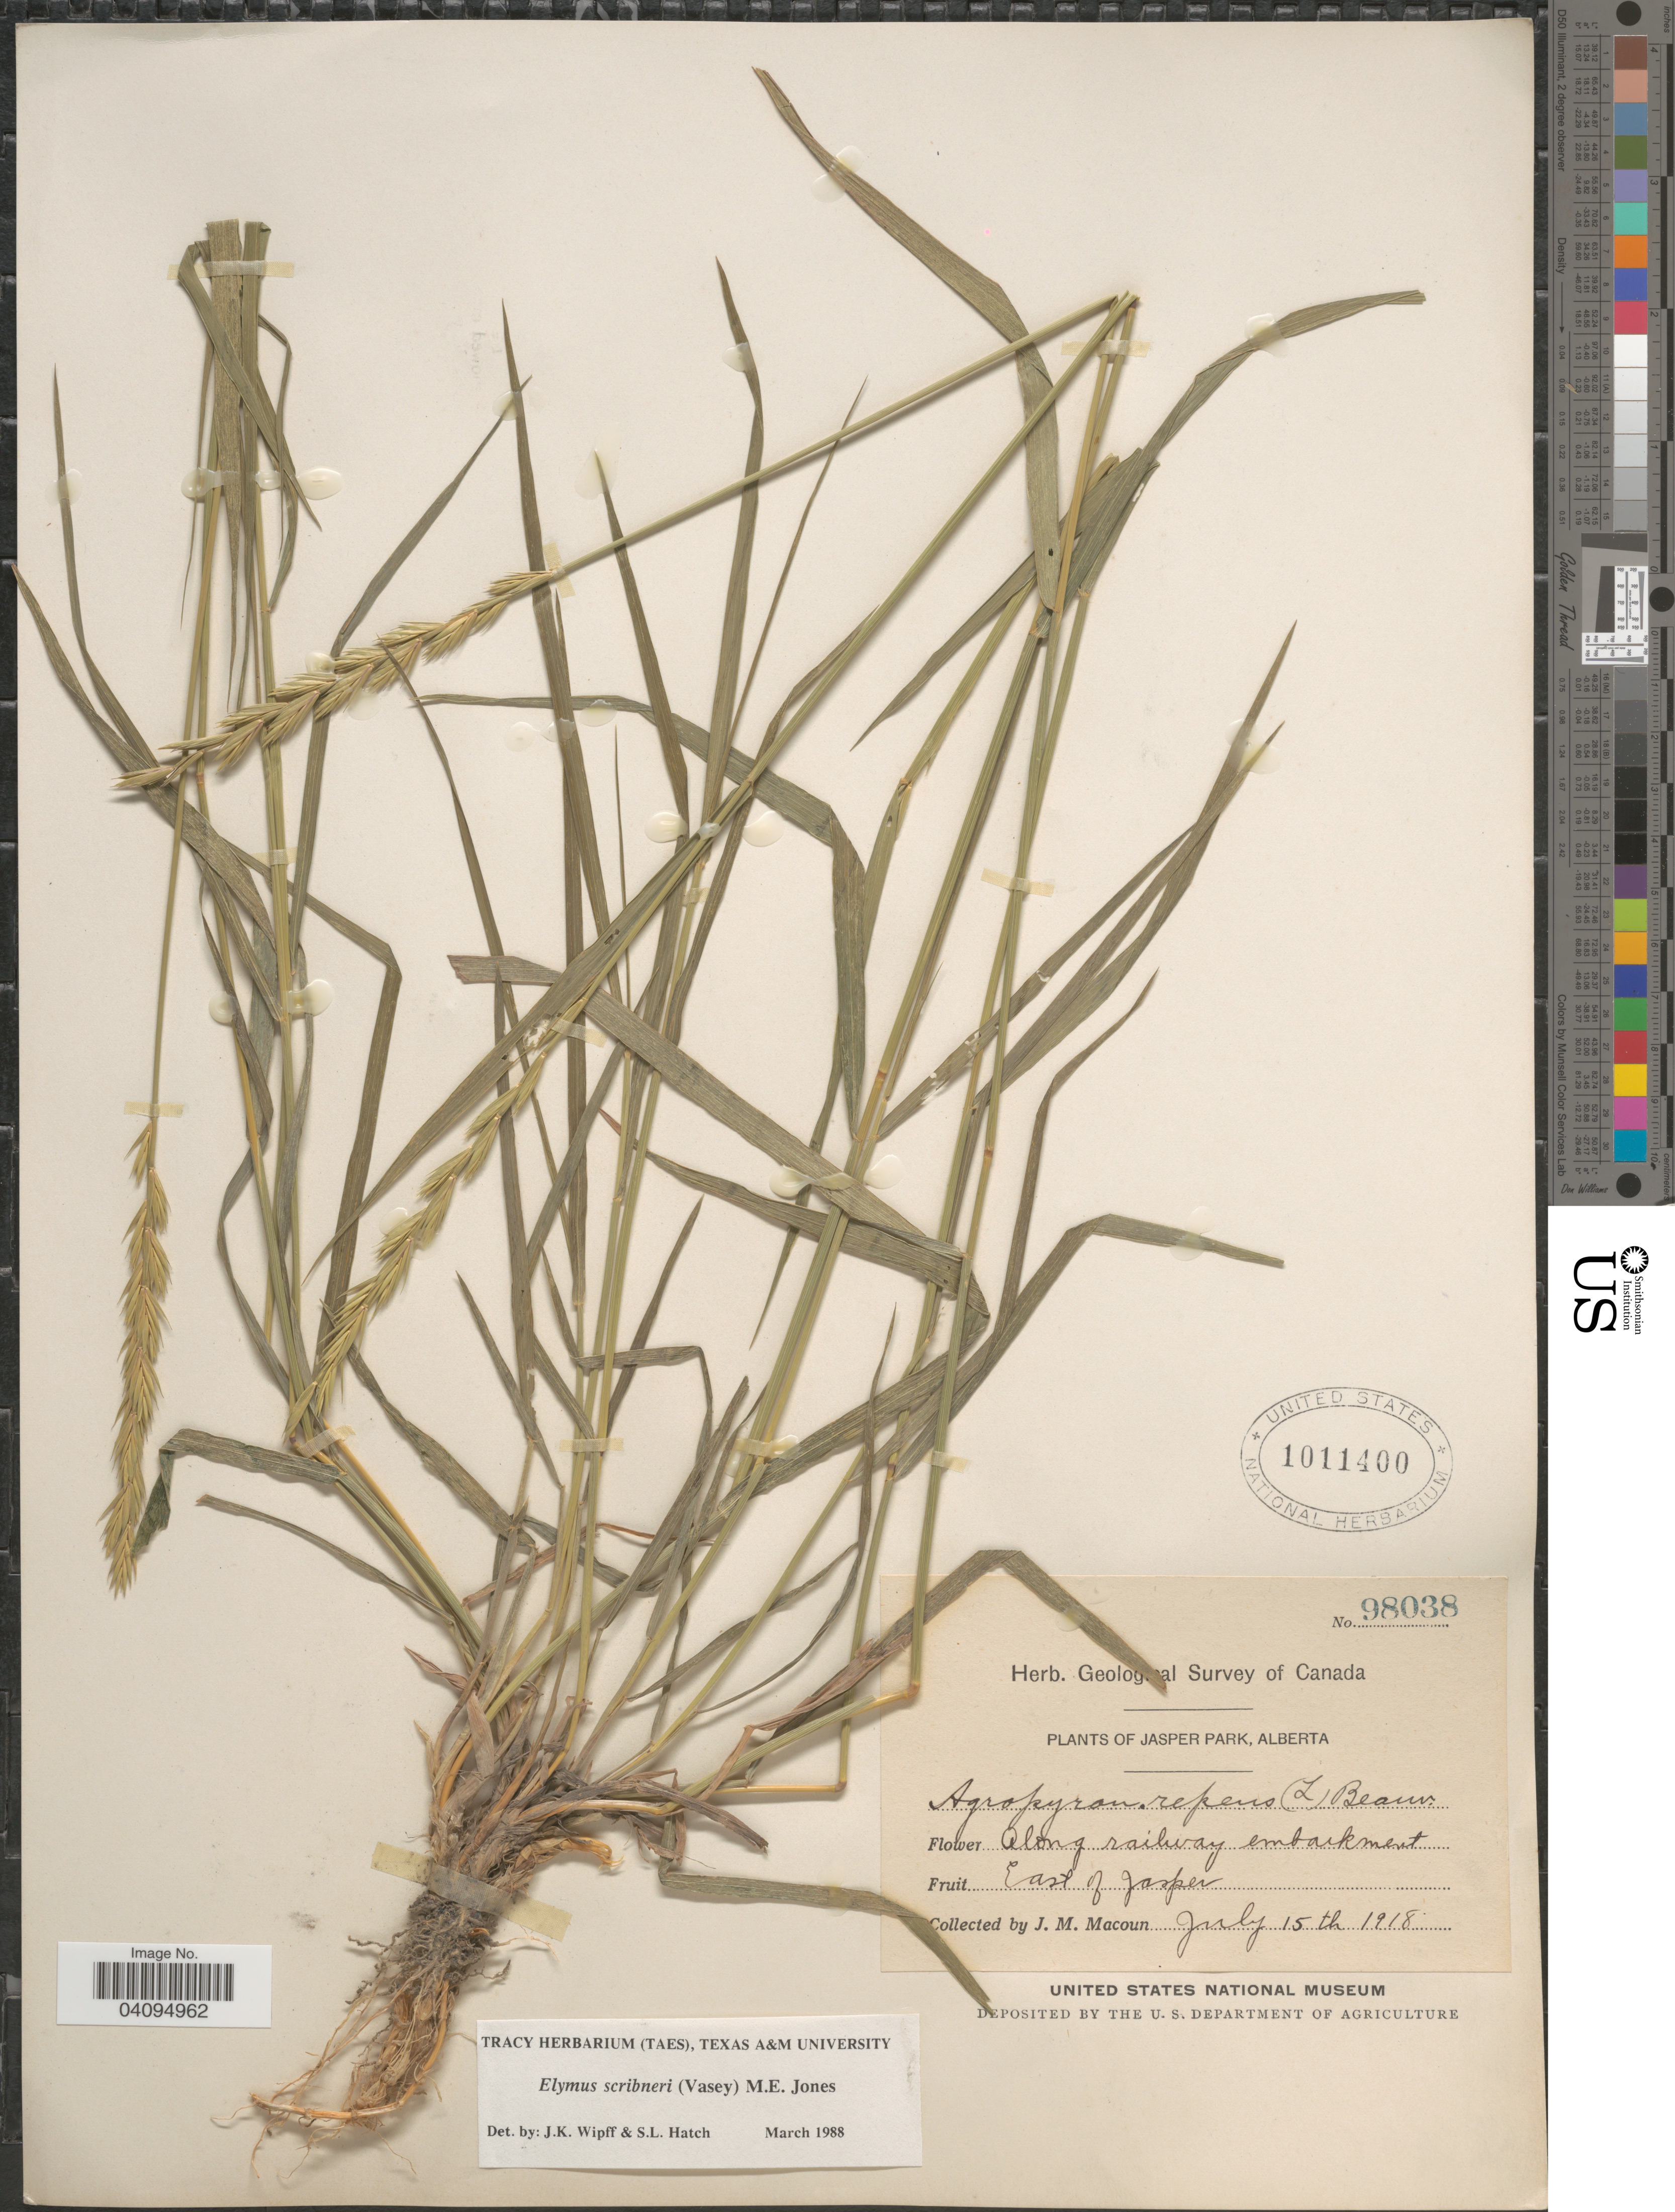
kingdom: Plantae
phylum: Tracheophyta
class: Liliopsida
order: Poales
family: Poaceae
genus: Elymus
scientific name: Elymus scribneri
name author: (Vasey) M.E. Jones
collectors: J. M. Macoun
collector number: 98038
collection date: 1918-07-15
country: Canada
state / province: Alberta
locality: Geological Survey of Canada. Jasper Park. Along railway embarkment. East of Jasper.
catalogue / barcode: US 1011400